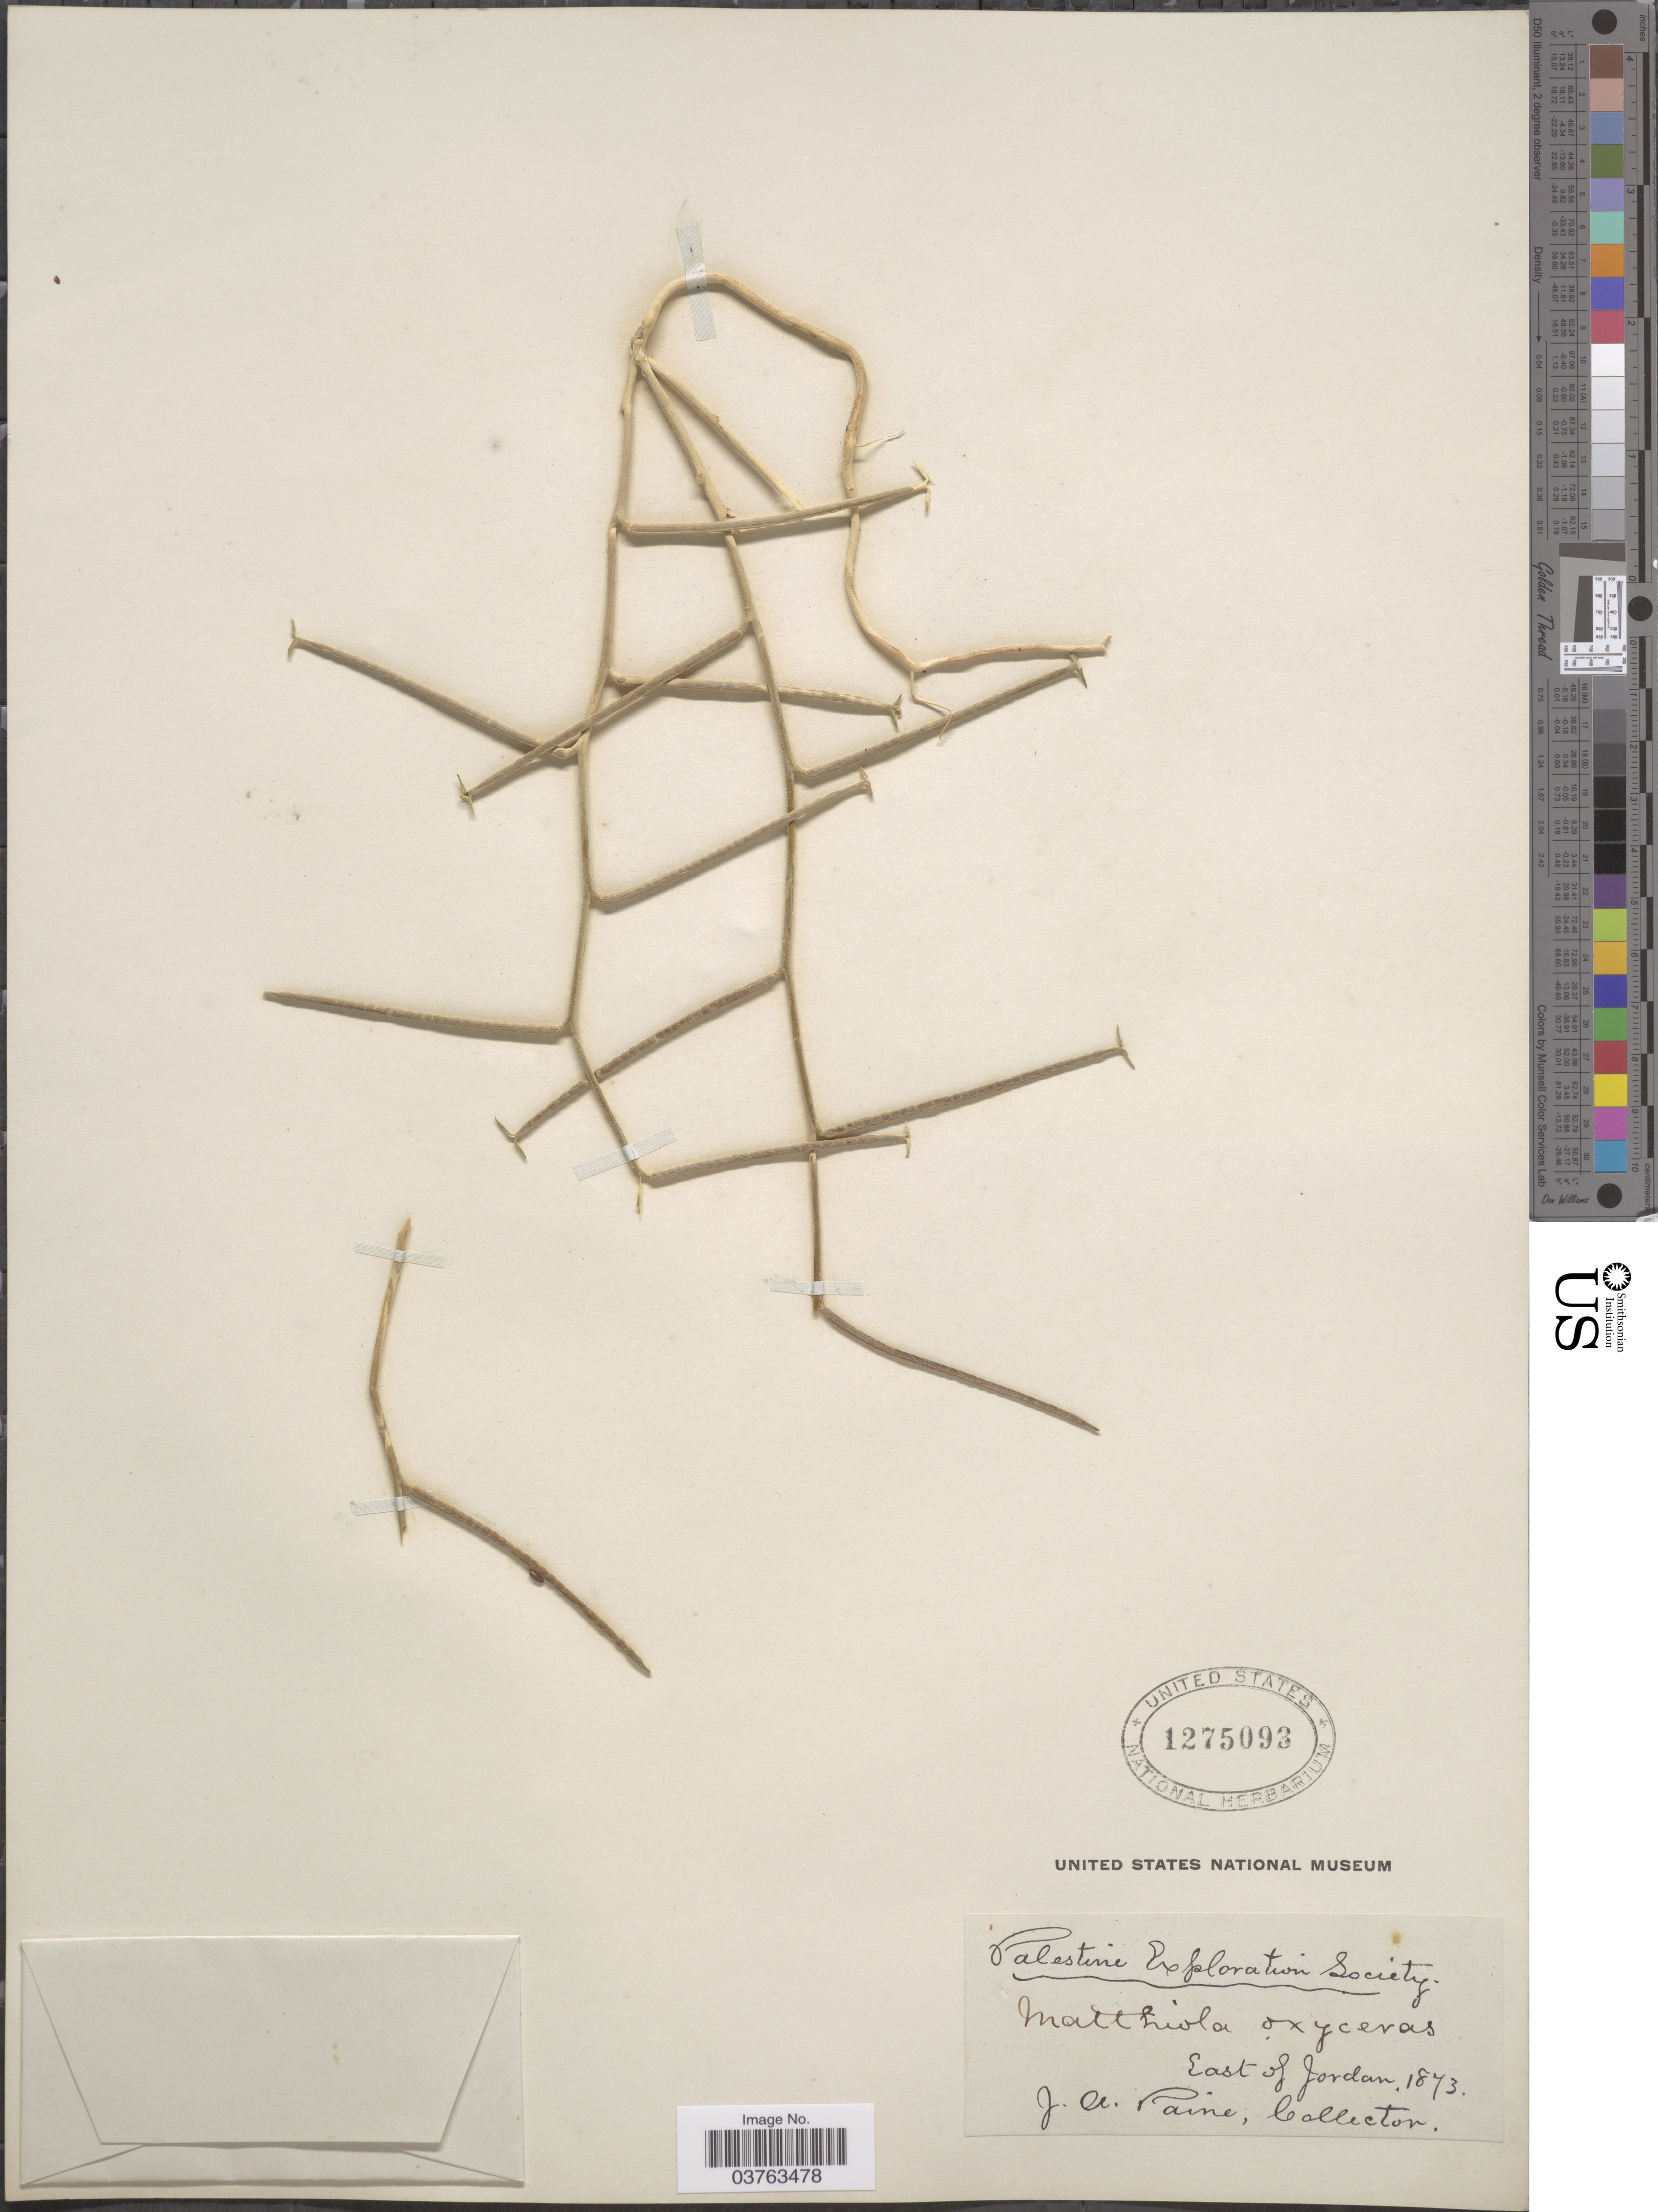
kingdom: Plantae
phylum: Tracheophyta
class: Magnoliopsida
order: Brassicales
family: Brassicaceae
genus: Matthiola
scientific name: Matthiola longipetala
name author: (Vent.) DC.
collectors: J. A. Paine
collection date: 1873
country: Jordan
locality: East of Jordan.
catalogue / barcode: US 1275093